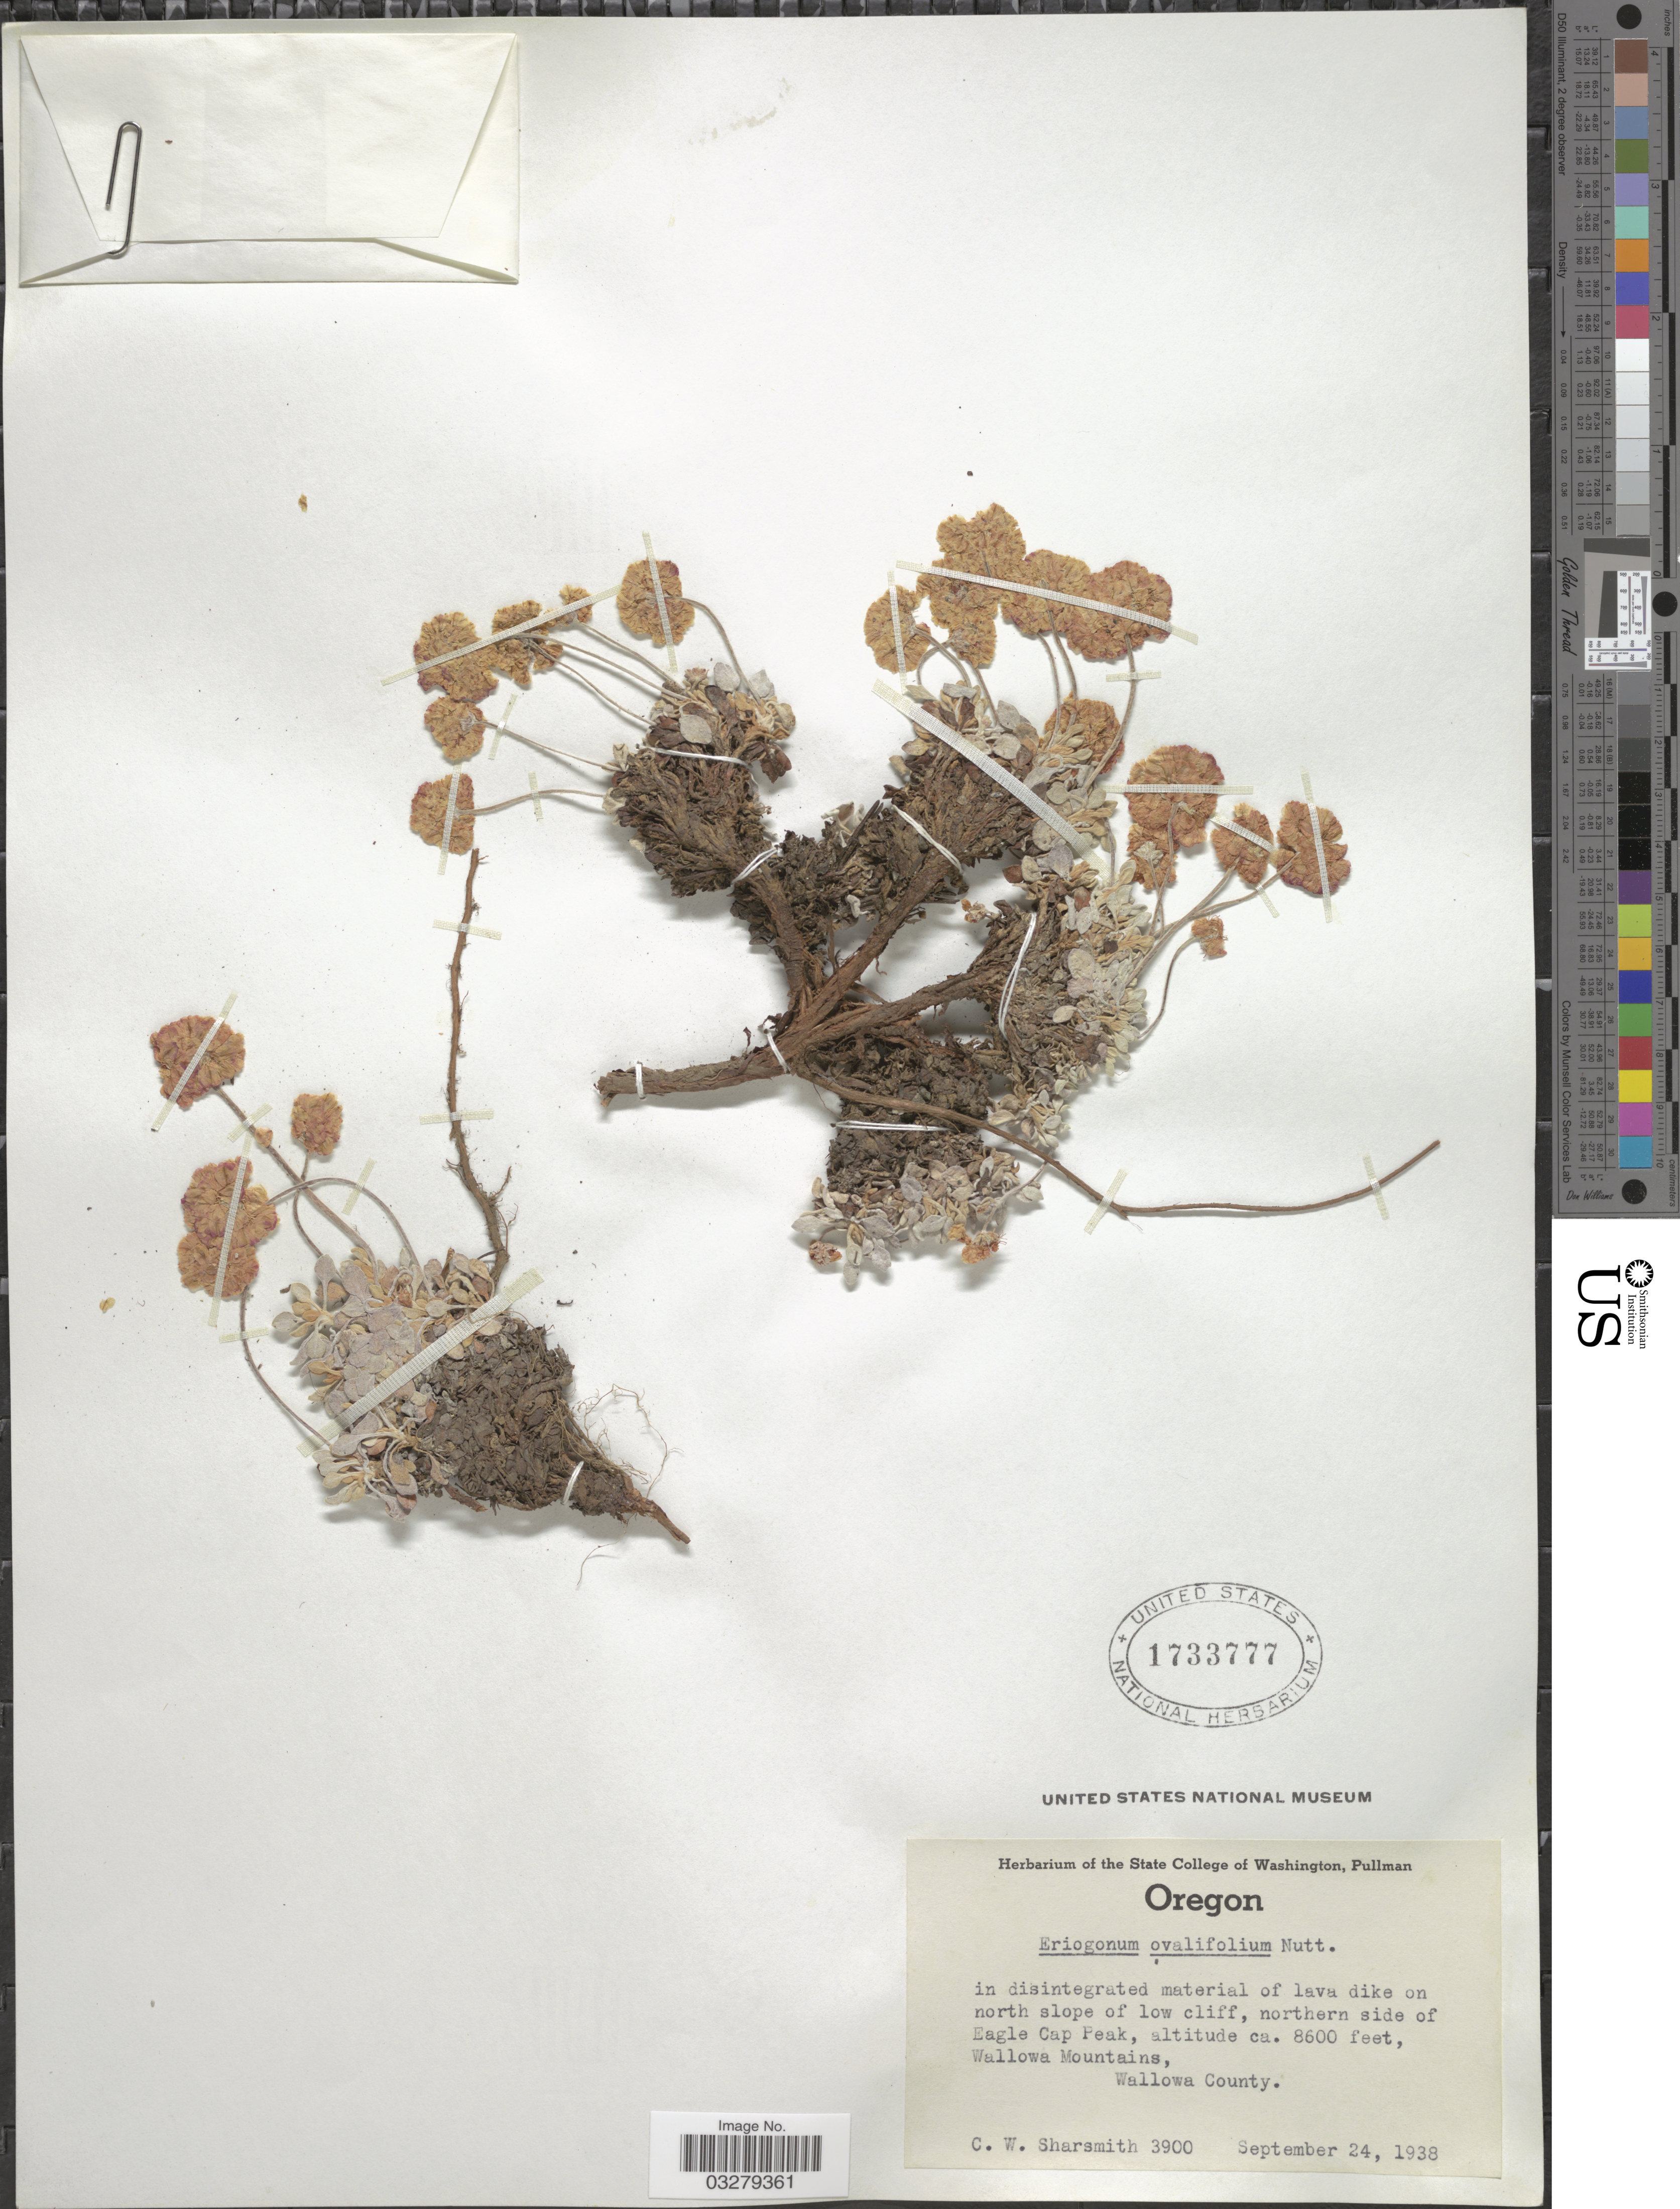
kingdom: Plantae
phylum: Tracheophyta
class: Magnoliopsida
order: Caryophyllales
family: Polygonaceae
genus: Eriogonum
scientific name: Eriogonum ovalifolium var. depressum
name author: Blank.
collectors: C. Sharsmith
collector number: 3900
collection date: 1938-09-24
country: United States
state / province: Oregon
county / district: Wallowa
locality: On north slope of low cliff, northern side of Eagle Cap Peak, Wallowa Mountains, Wallowa County.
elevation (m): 2621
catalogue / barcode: US 1733777